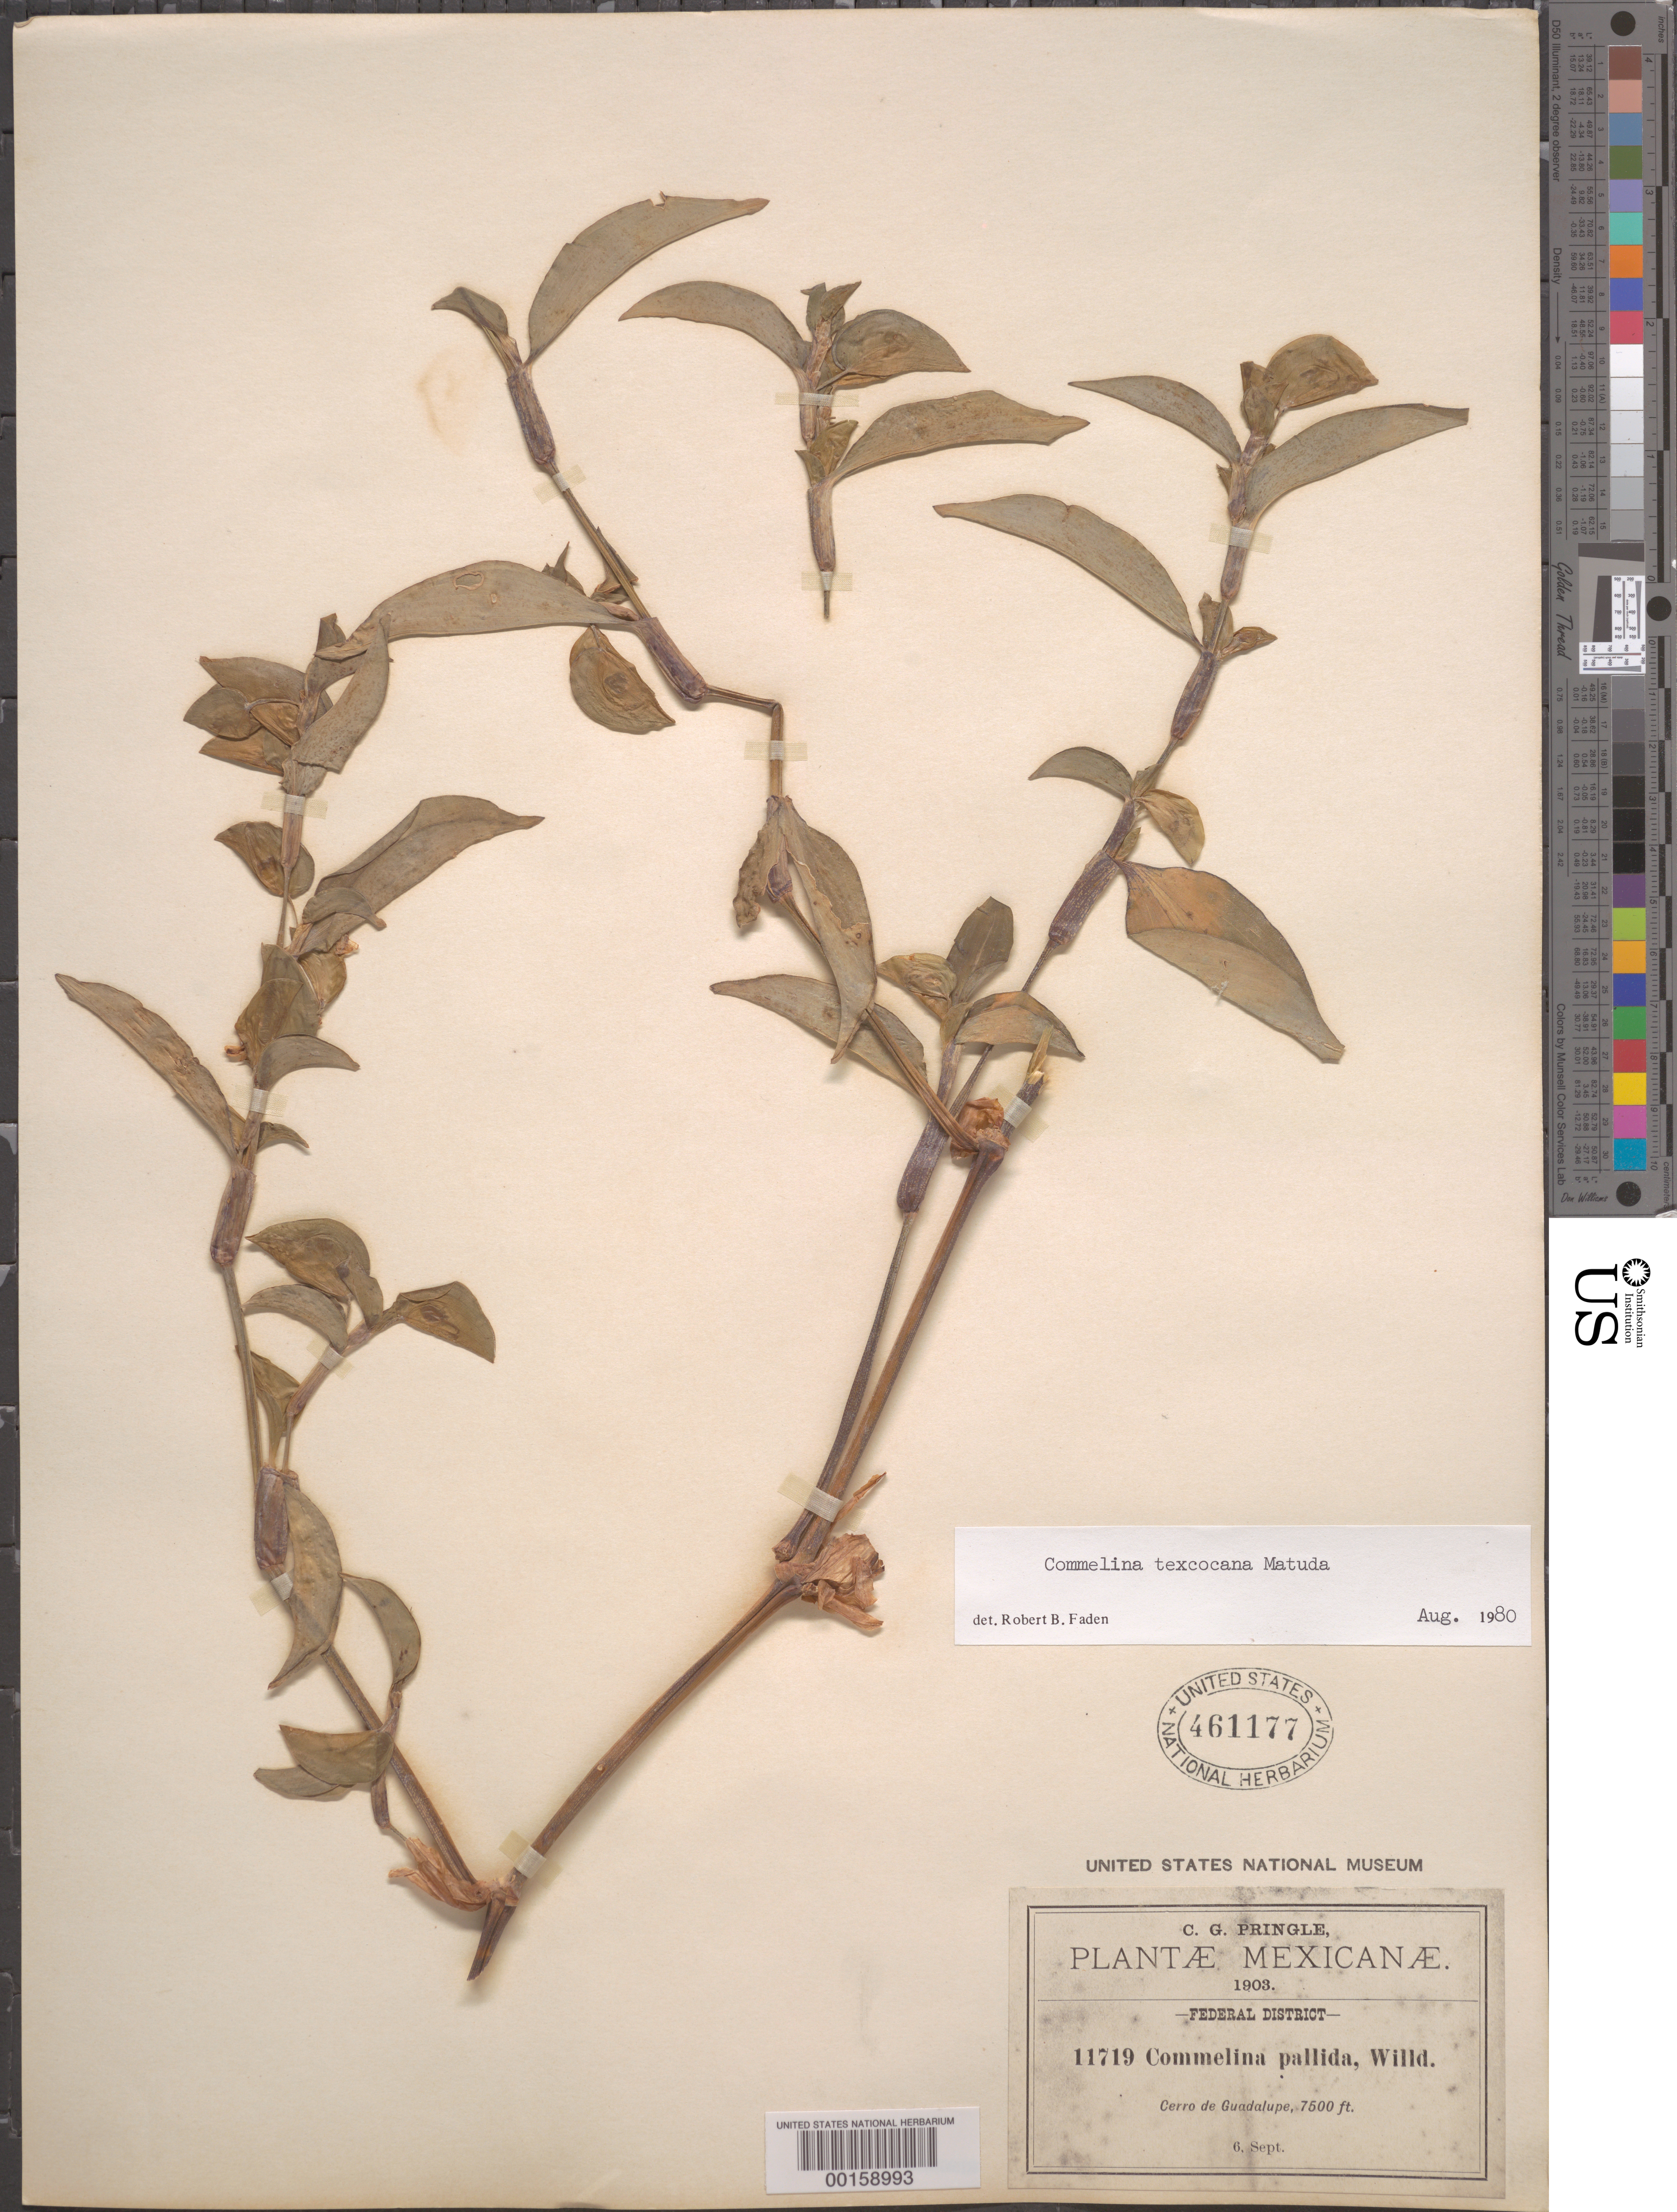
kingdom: Plantae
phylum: Tracheophyta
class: Liliopsida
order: Commelinales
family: Commelinaceae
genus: Commelina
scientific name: Commelina texcocana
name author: Matuda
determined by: Faden, Robert B., (US), Smithsonian Institution - National Museum of Natural History (UNITED STATES)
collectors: C. G. Pringle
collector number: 11719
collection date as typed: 06 Sep 1903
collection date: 1903-09-06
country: Mexico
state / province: Distrito Federal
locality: Cerro de Guadalupe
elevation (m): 2288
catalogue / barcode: US 461177